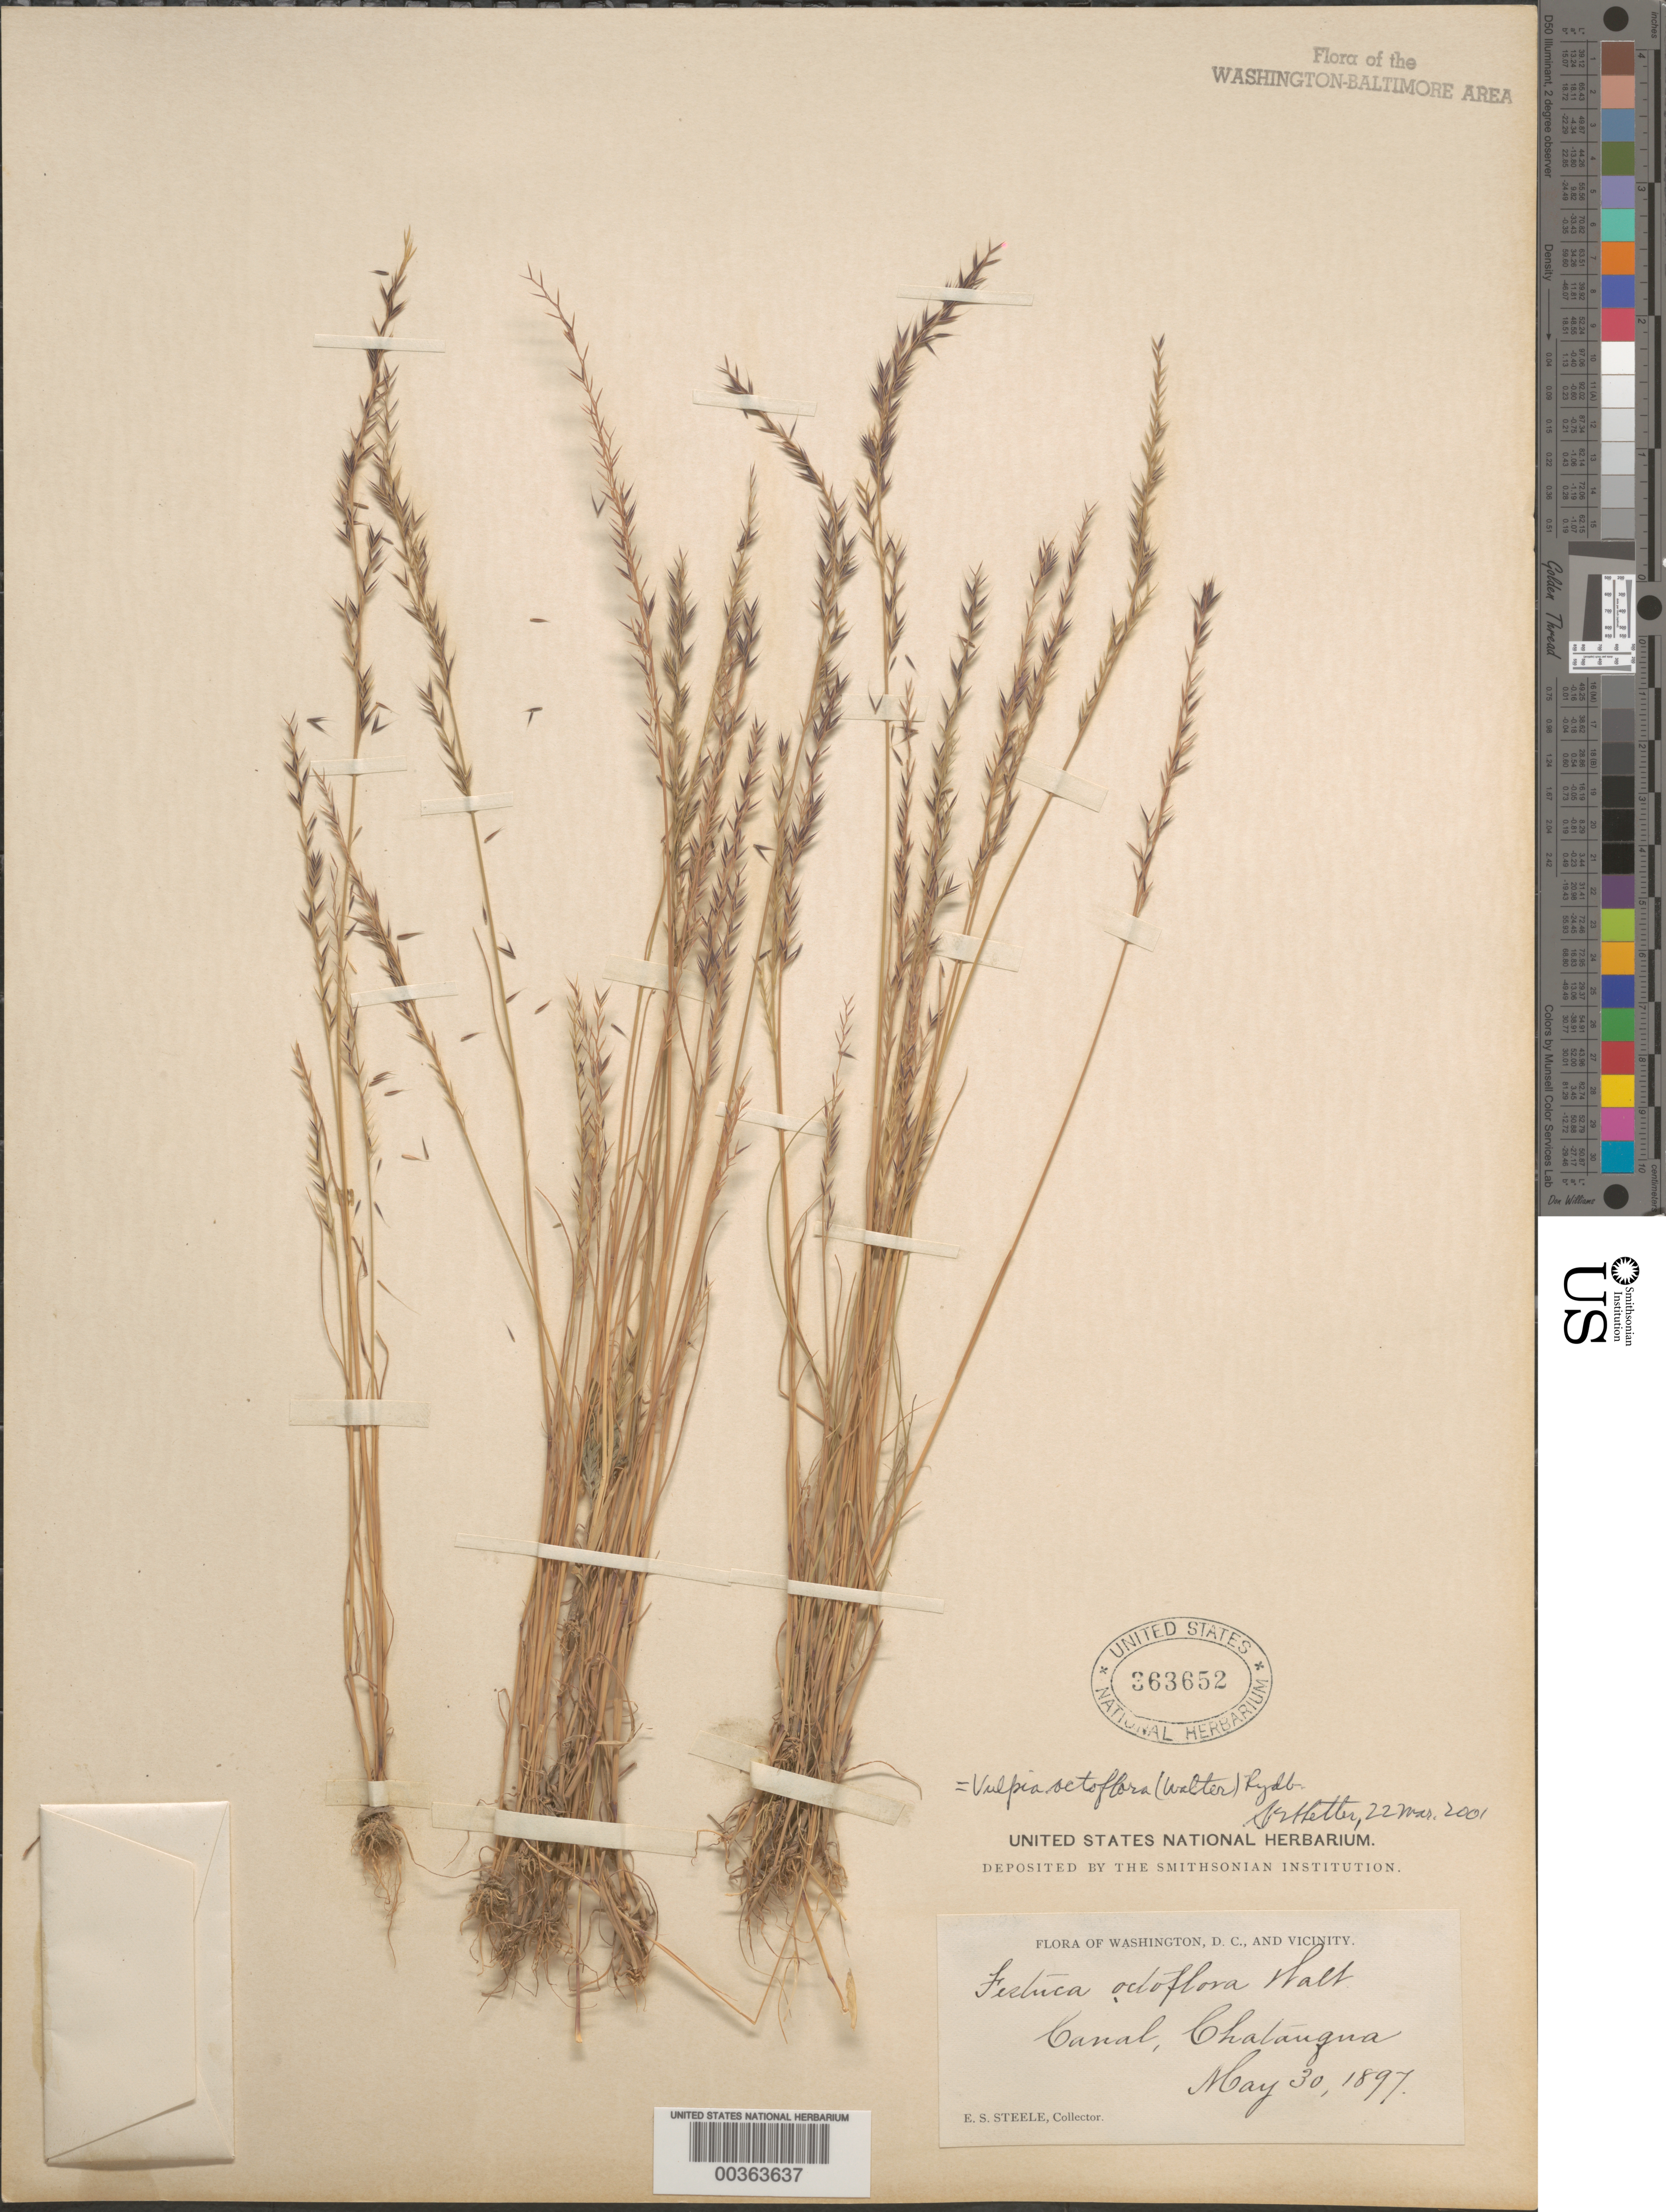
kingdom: Plantae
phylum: Tracheophyta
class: Liliopsida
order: Poales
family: Poaceae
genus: Vulpia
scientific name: Vulpia octoflora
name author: (Walter) Rydb.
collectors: E. Steele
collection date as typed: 30 May 1897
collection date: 1897-05-30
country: United States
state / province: Maryland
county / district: Montgomery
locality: C. & O. Canal, Chatauqua C. and O. Canal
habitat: Canal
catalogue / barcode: US 363652